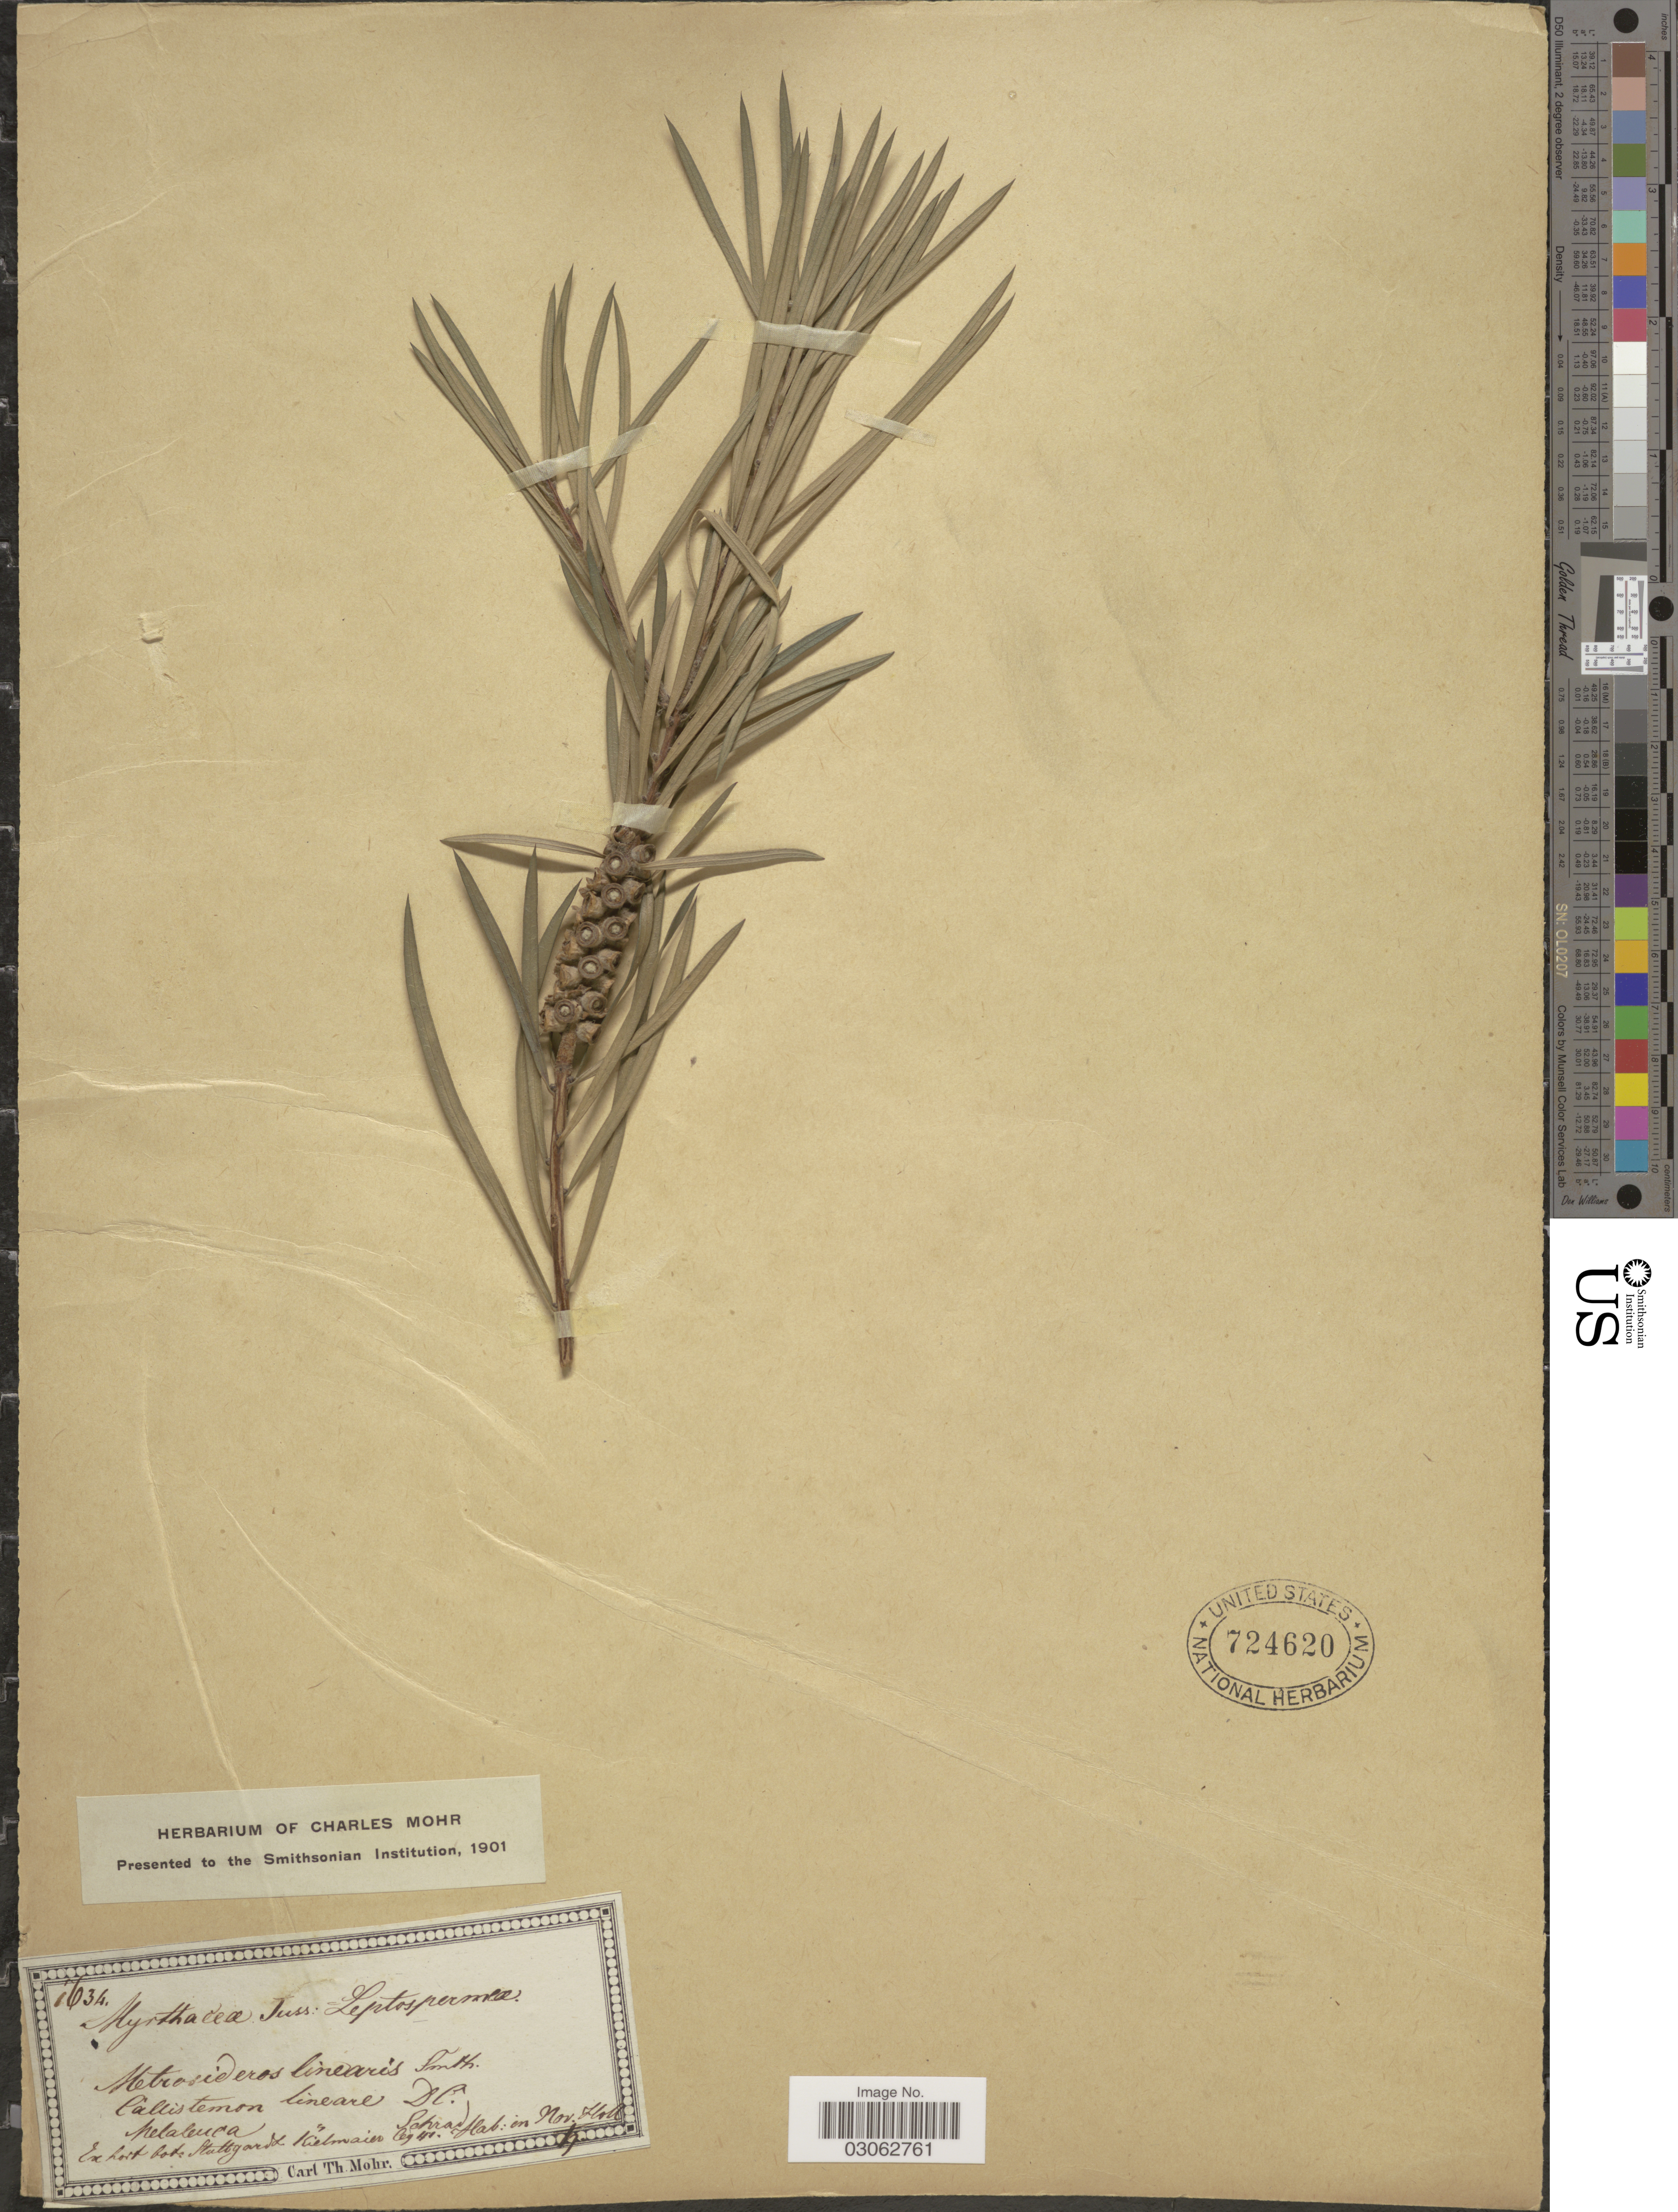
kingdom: Plantae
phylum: Tracheophyta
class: Magnoliopsida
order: Myrtales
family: Myrtaceae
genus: Callistemon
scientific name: Callistemon linearis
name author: (Schrad. & J.C. Wendl.) Colvill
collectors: Kielmaier, --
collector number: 1634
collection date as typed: Transcribed d/m/y: /11/4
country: Germany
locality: Ex hort. bot. Stuttgardt.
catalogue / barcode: US 724620